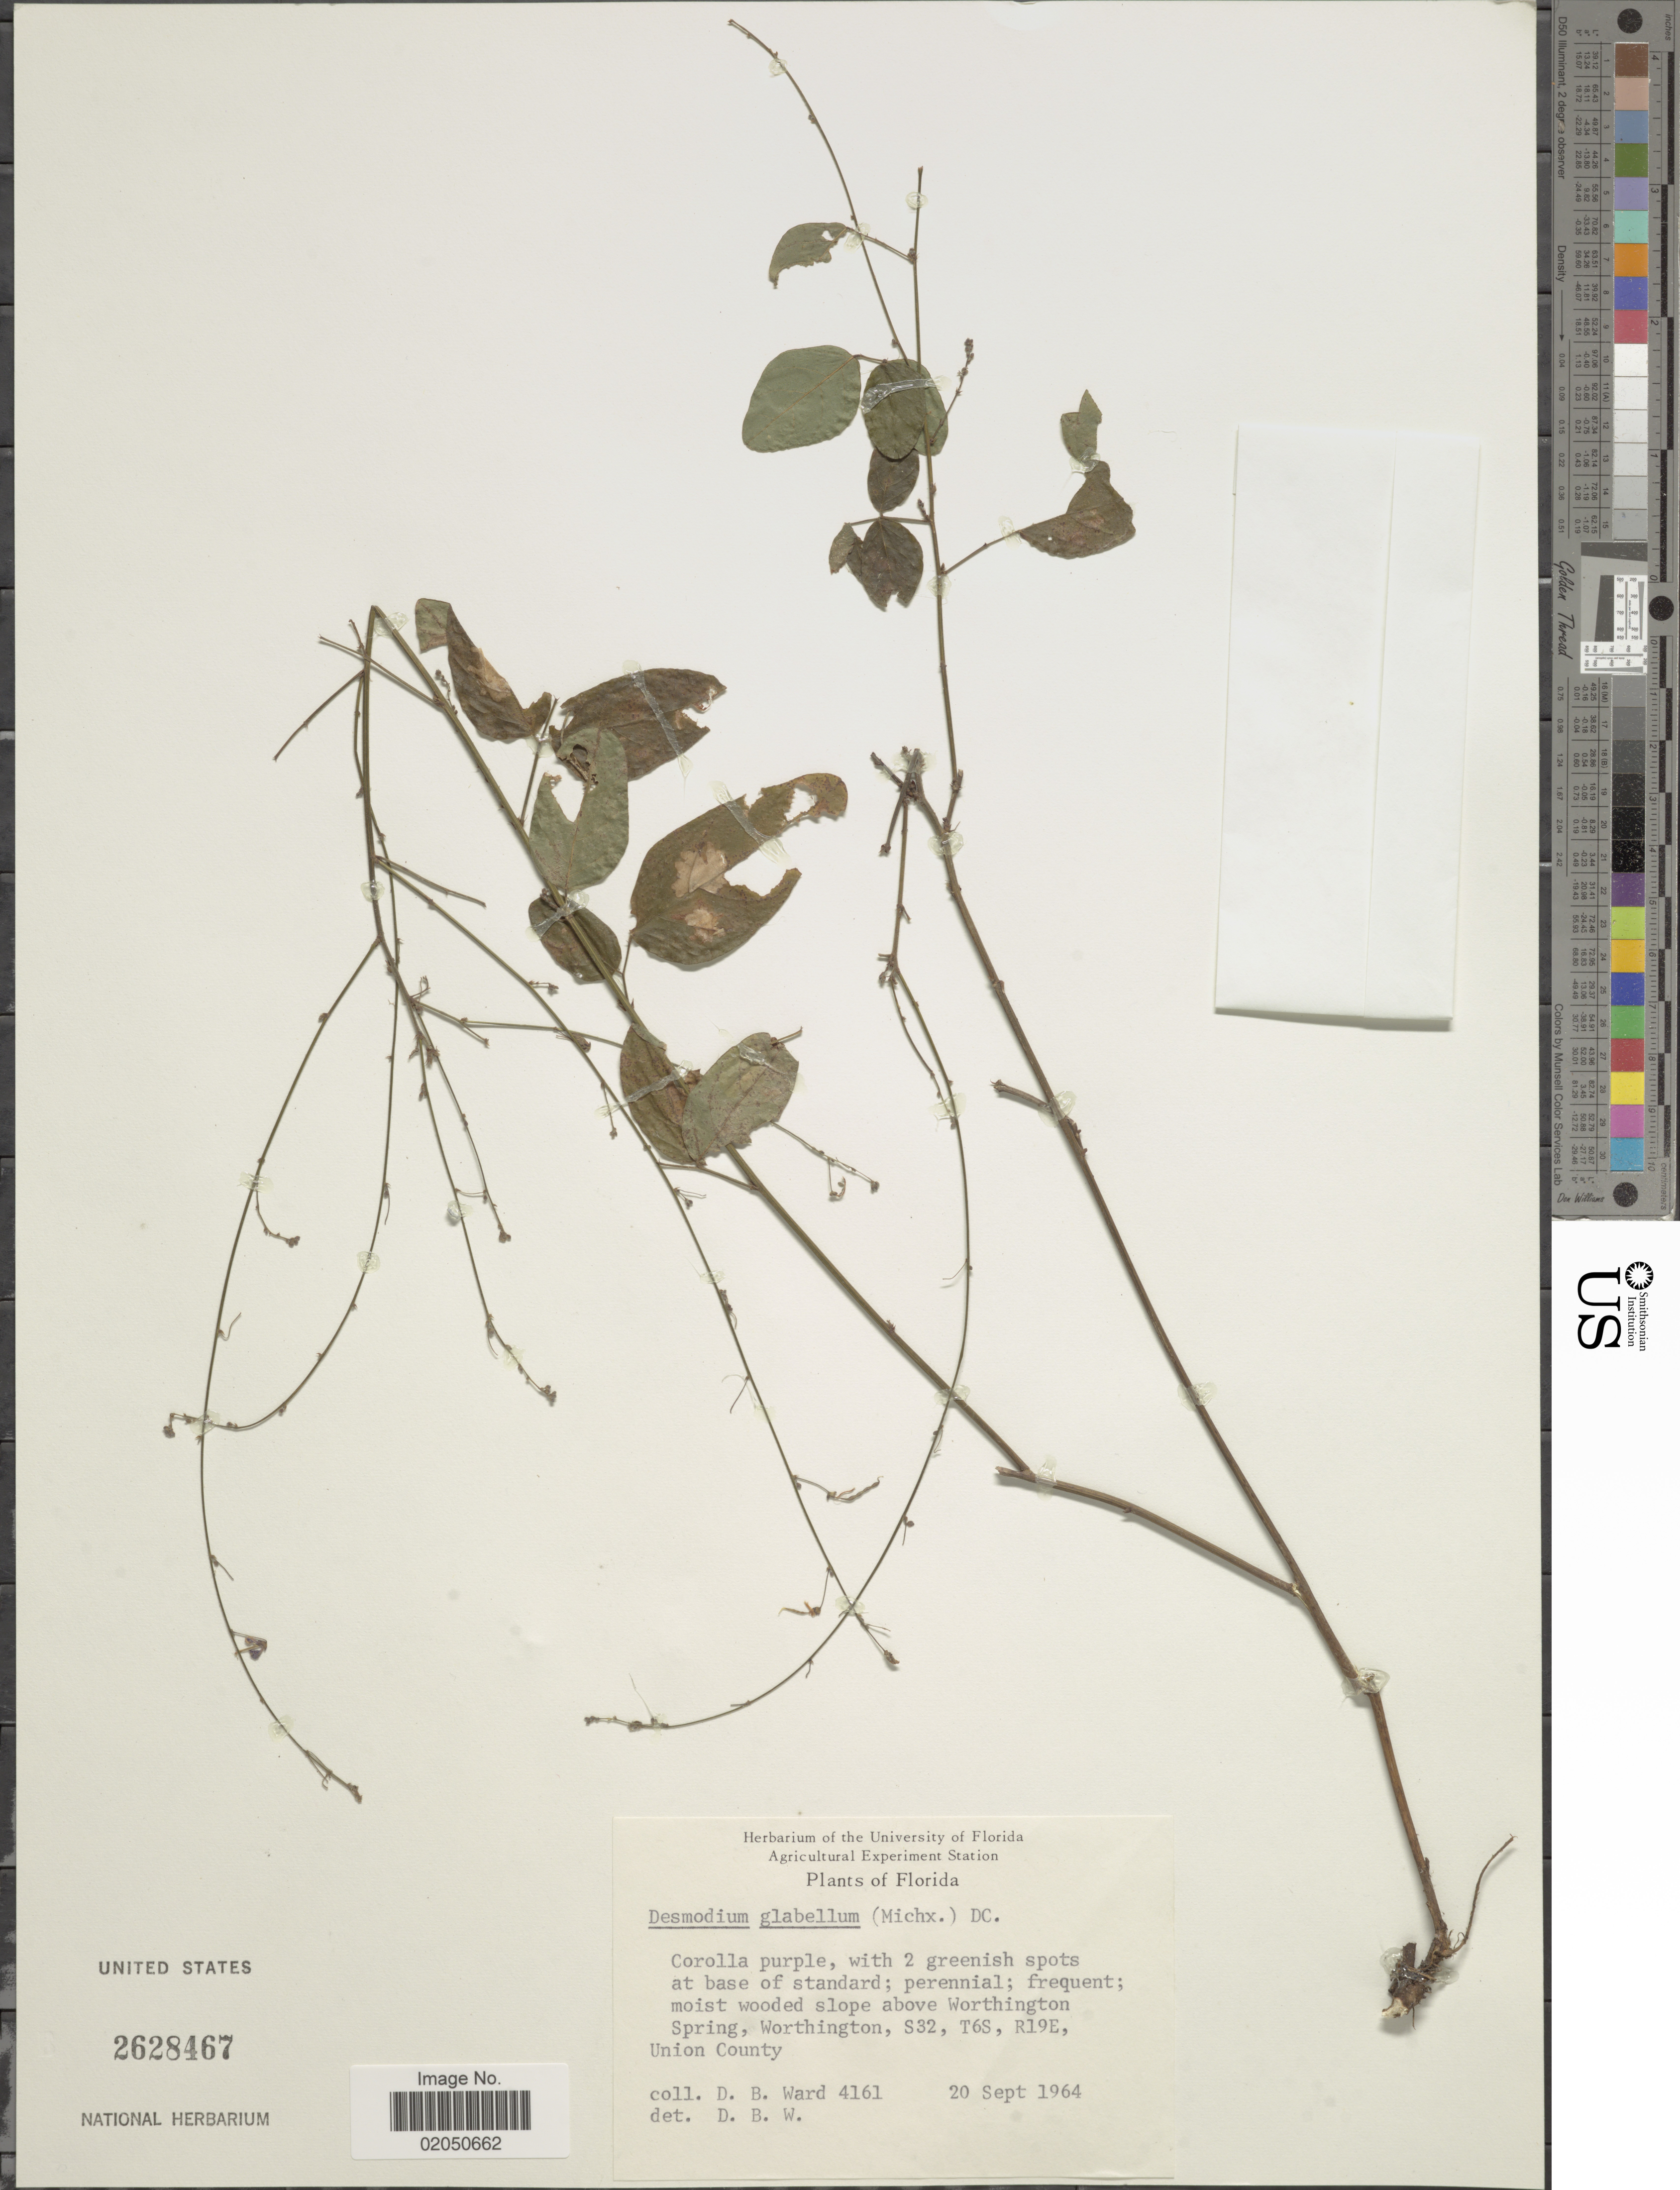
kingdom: Plantae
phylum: Tracheophyta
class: Magnoliopsida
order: Fabales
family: Fabaceae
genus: Desmodium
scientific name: Desmodium glabellum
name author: (Michx.) DC.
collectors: D. B. Ward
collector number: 4161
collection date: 1964-09-20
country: United States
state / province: Florida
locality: Above Worthington Spring, Worthington, S32, T6S, R19E, Union County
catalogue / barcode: US 2628467